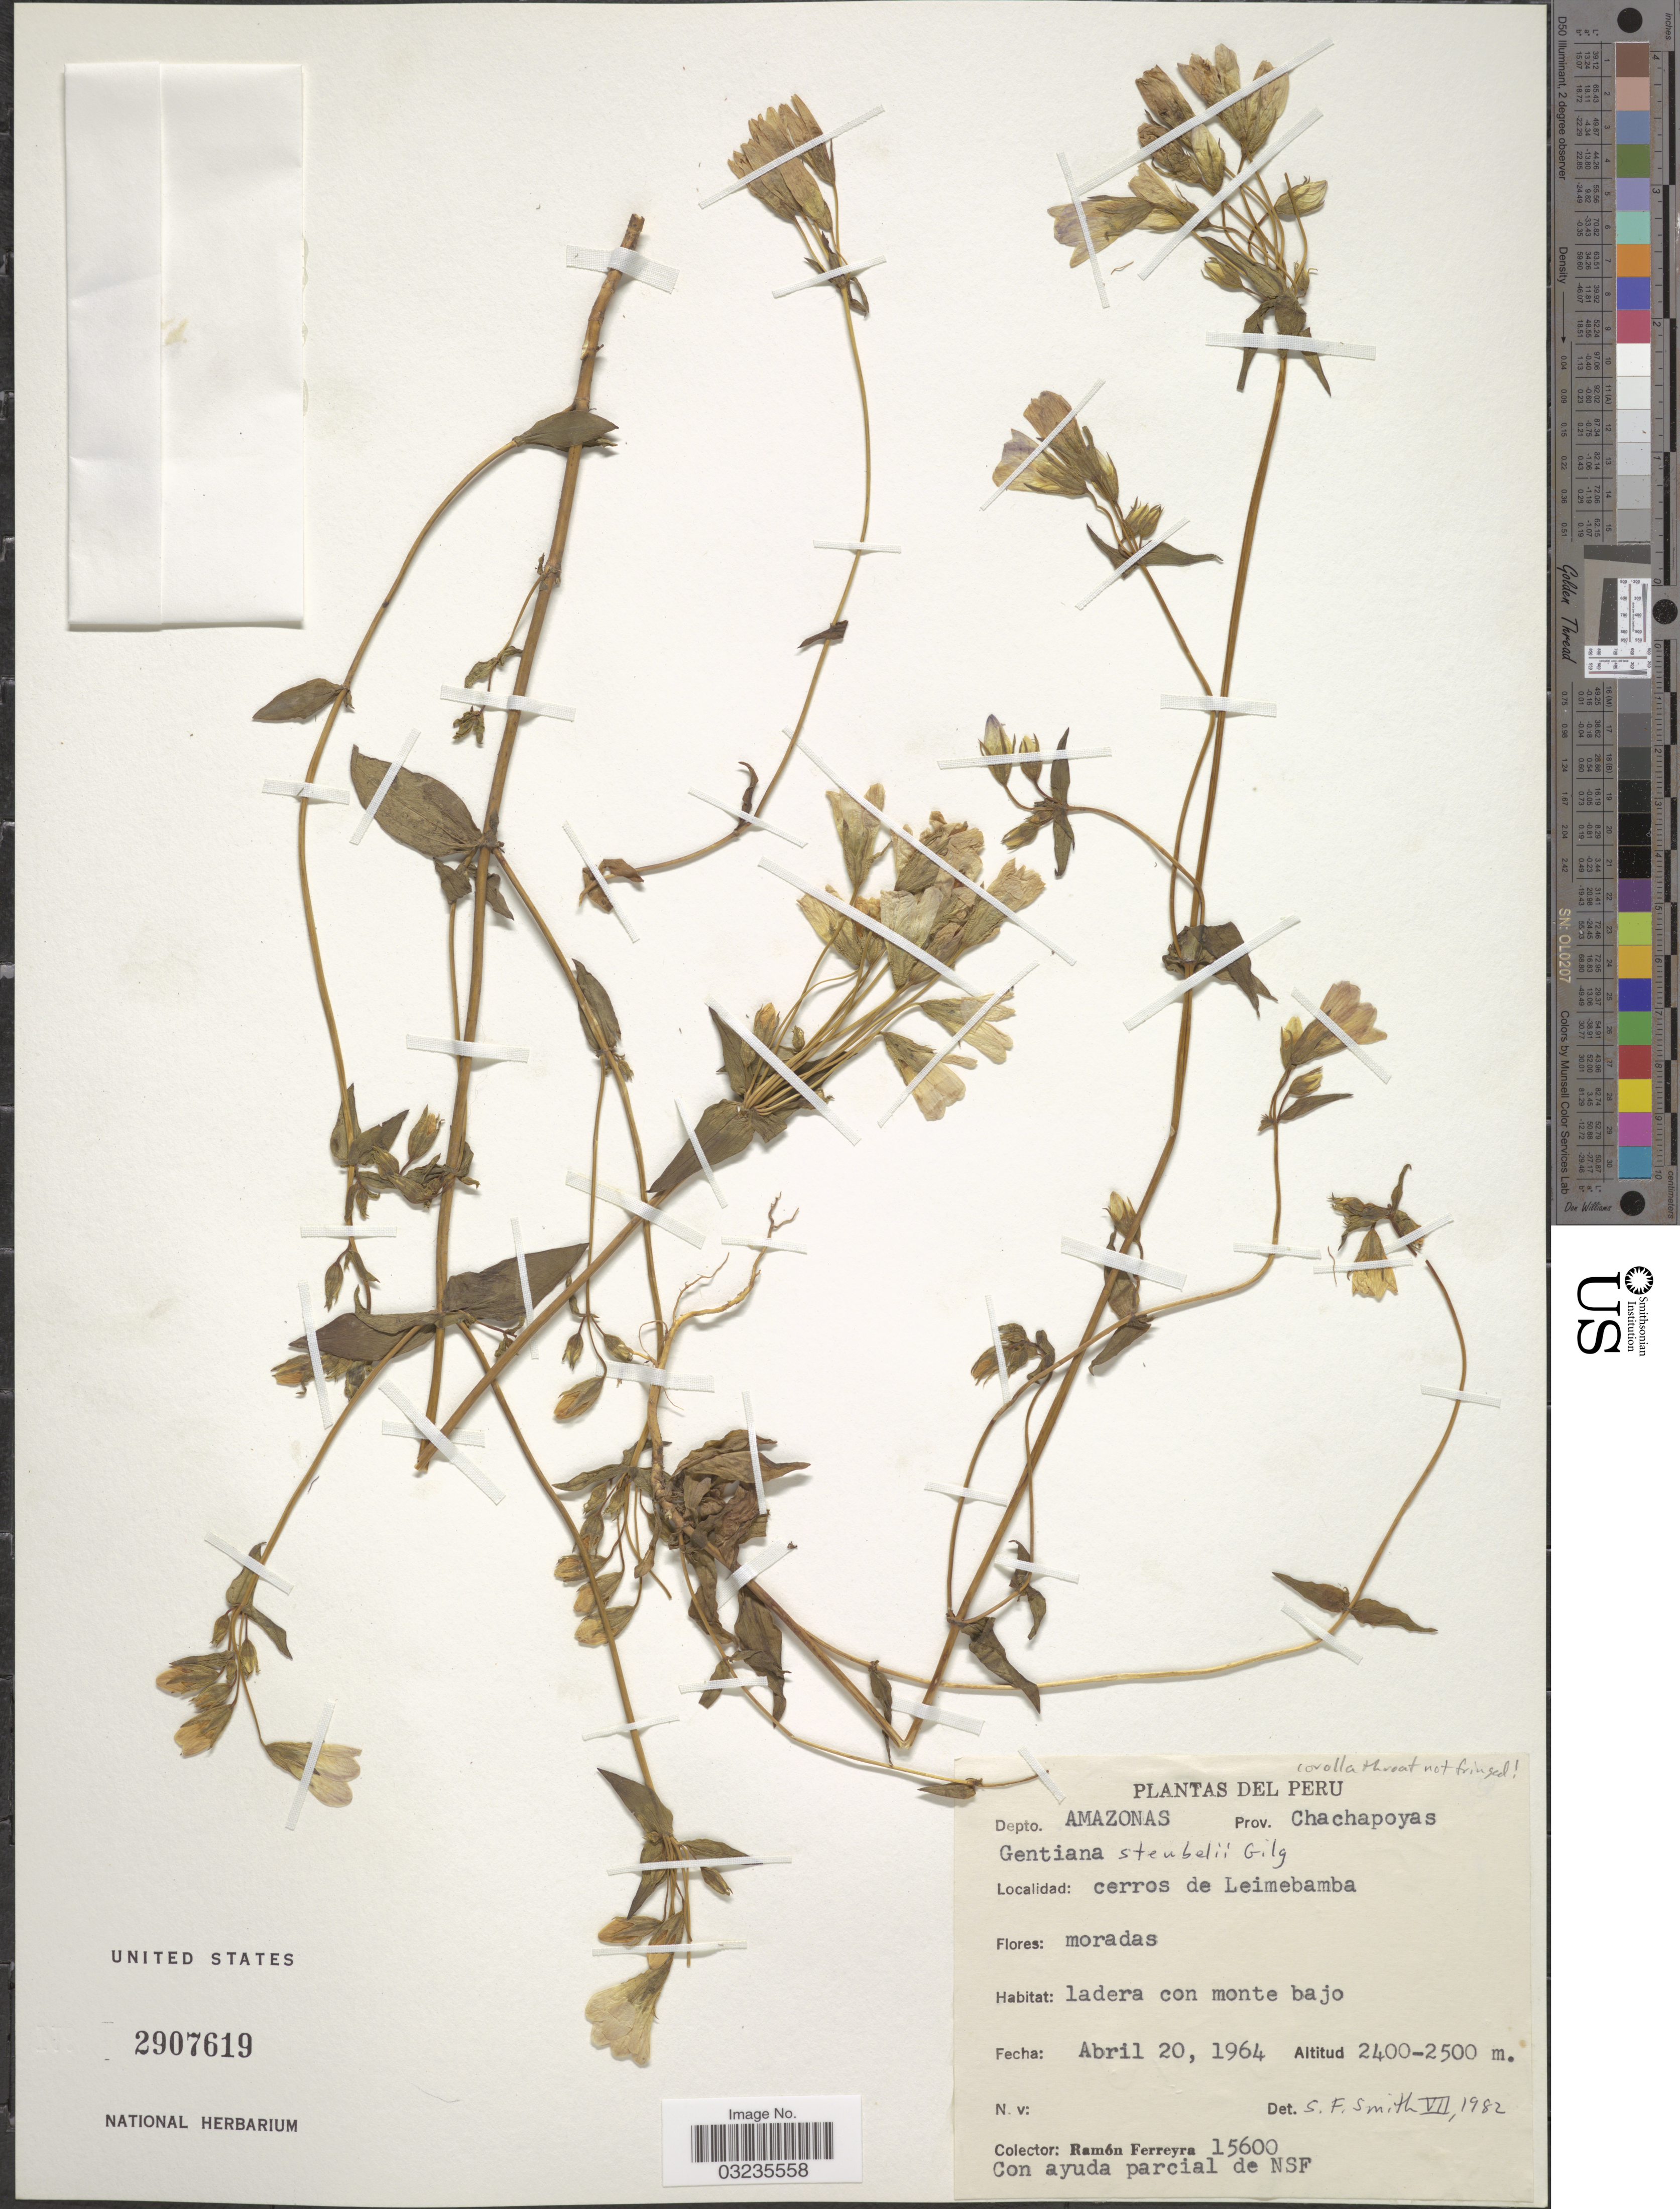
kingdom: Plantae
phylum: Tracheophyta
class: Magnoliopsida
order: Gentianales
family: Gentianaceae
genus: Gentiana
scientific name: Gentiana stuebelii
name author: Gilg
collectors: R. A. Ferreyra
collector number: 15600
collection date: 1964-04-20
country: Peru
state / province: Amazonas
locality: Depto. Amazonas. Prov. Chachapoyas. Cerros de Leimebamba.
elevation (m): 2400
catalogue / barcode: US 2707619